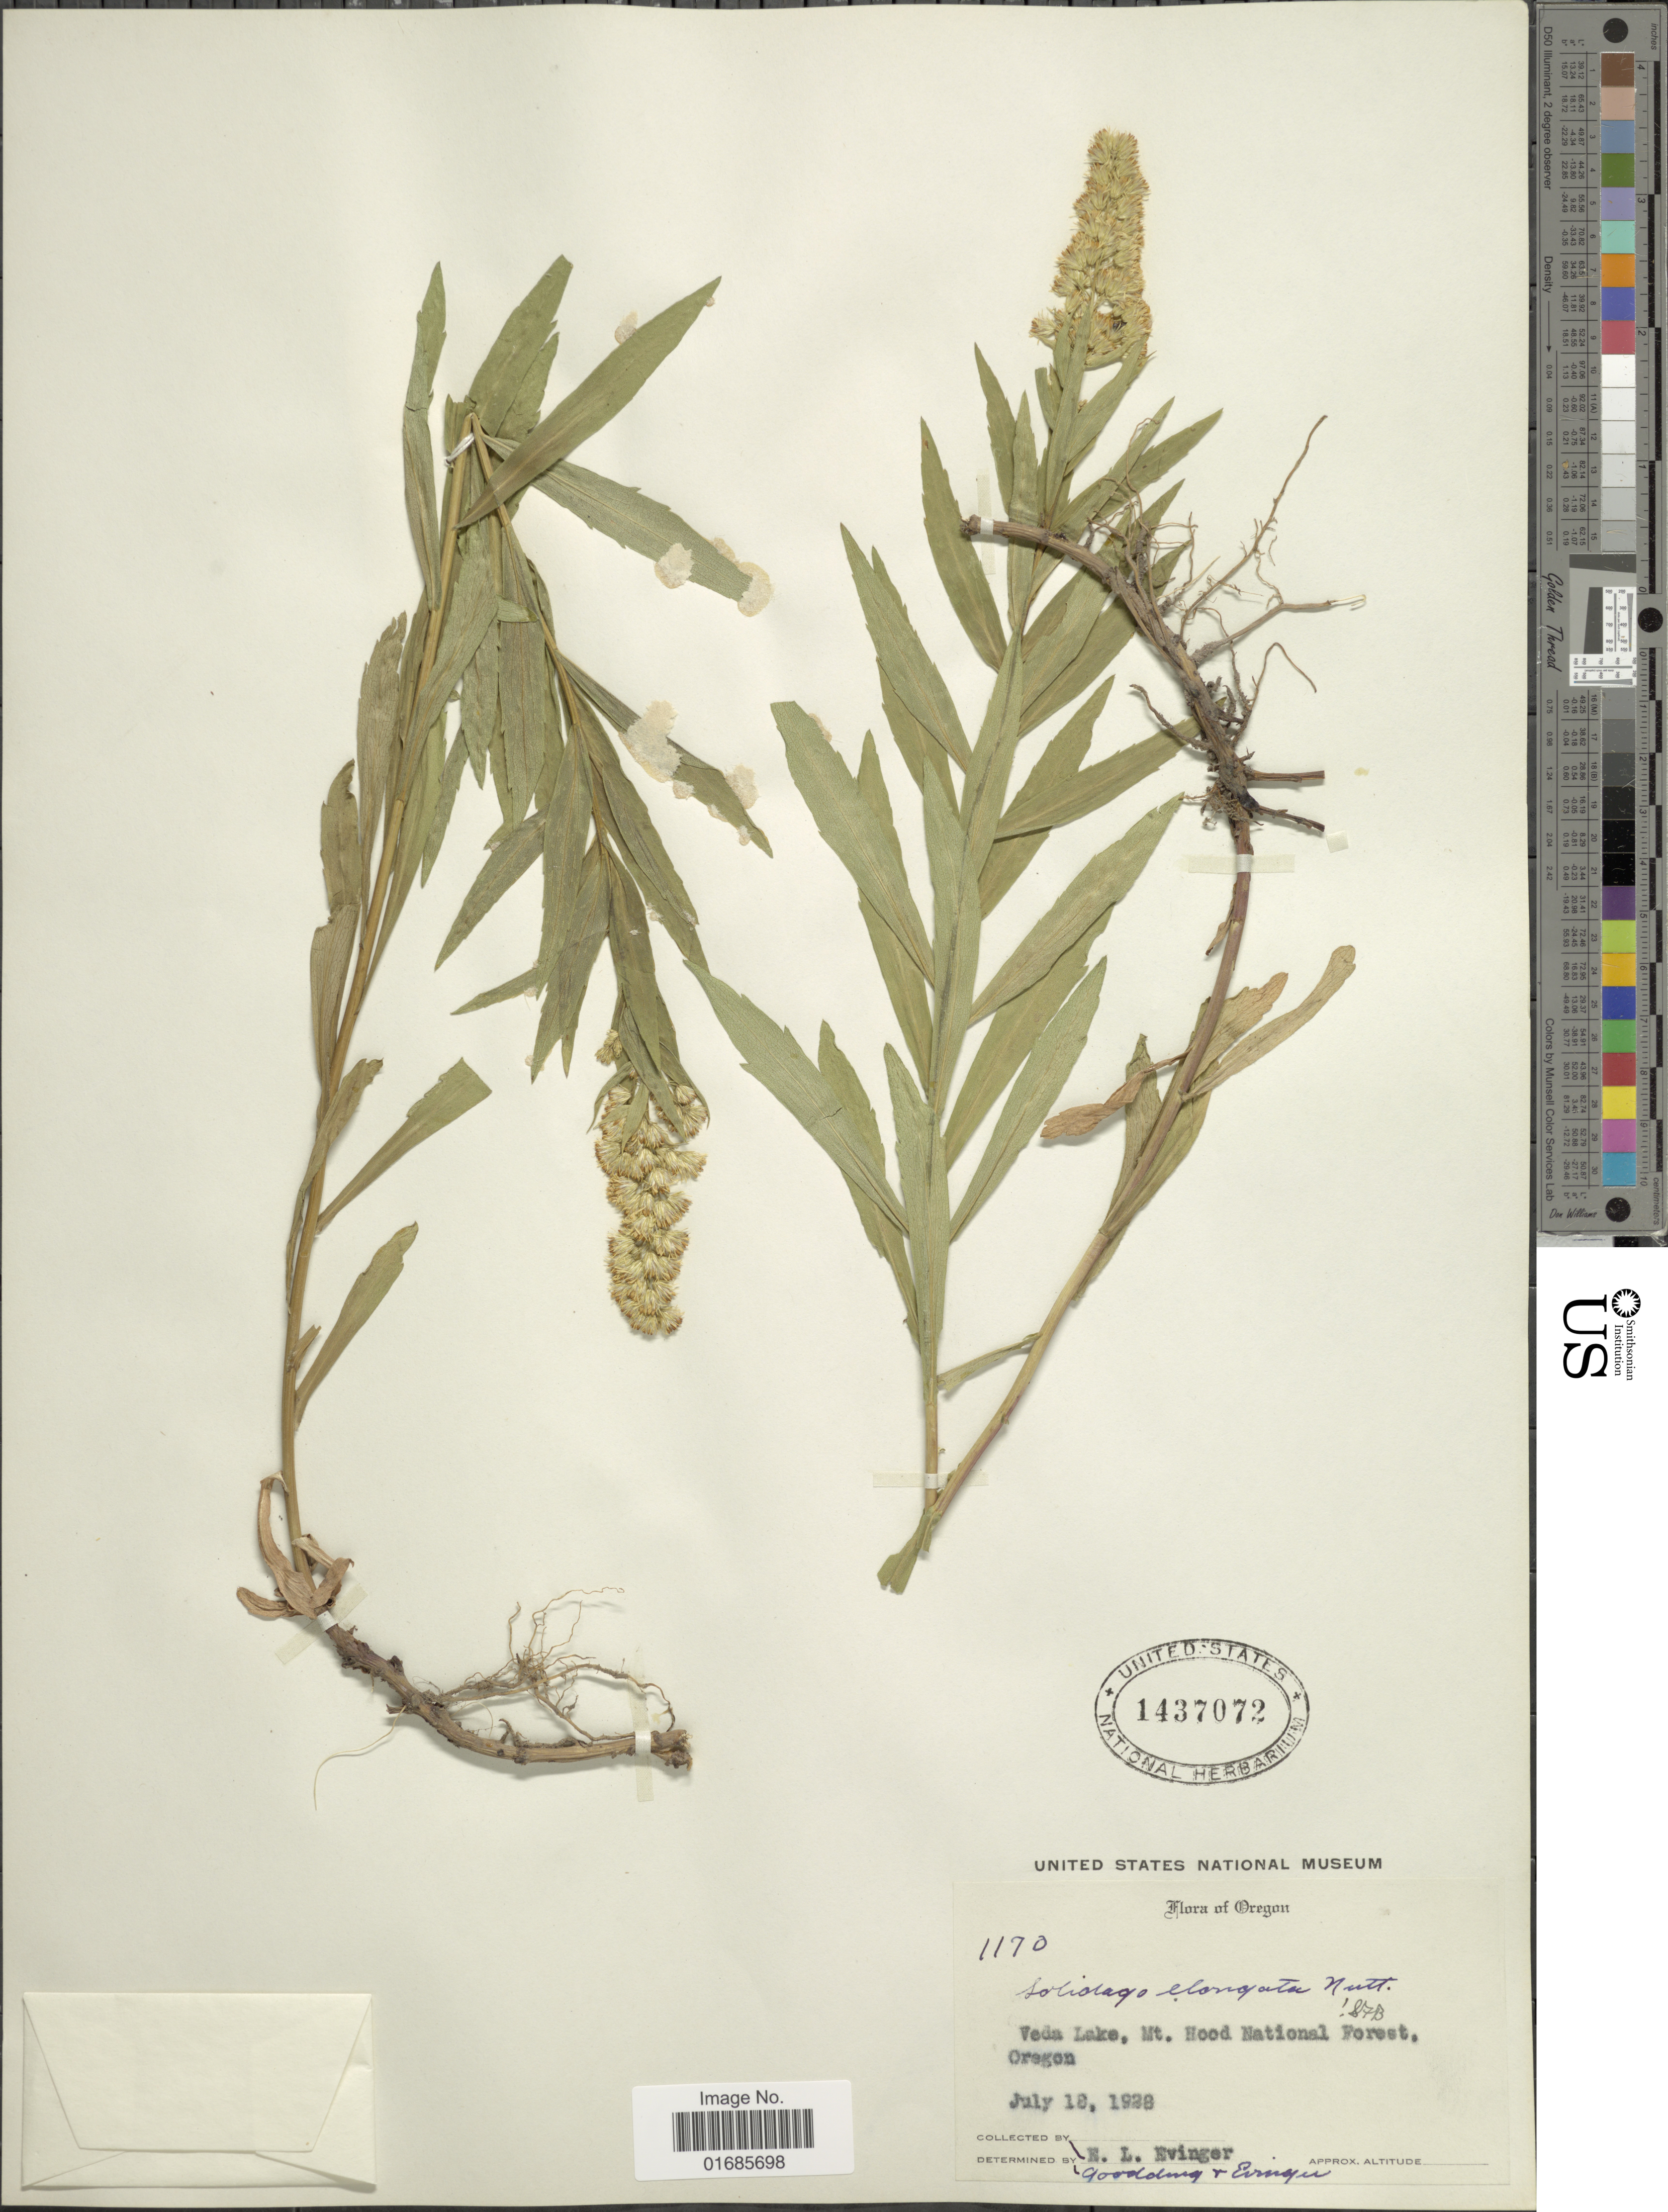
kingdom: Plantae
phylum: Tracheophyta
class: Magnoliopsida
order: Asterales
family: Asteraceae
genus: Solidago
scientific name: Solidago canadensis var. salebrosa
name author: (Piper) M.E. Jones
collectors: E. Evinger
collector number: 1170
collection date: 1928-07-18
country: United States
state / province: Oregon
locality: Veda Lake, Mt. Hood National Forest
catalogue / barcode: US 1437072